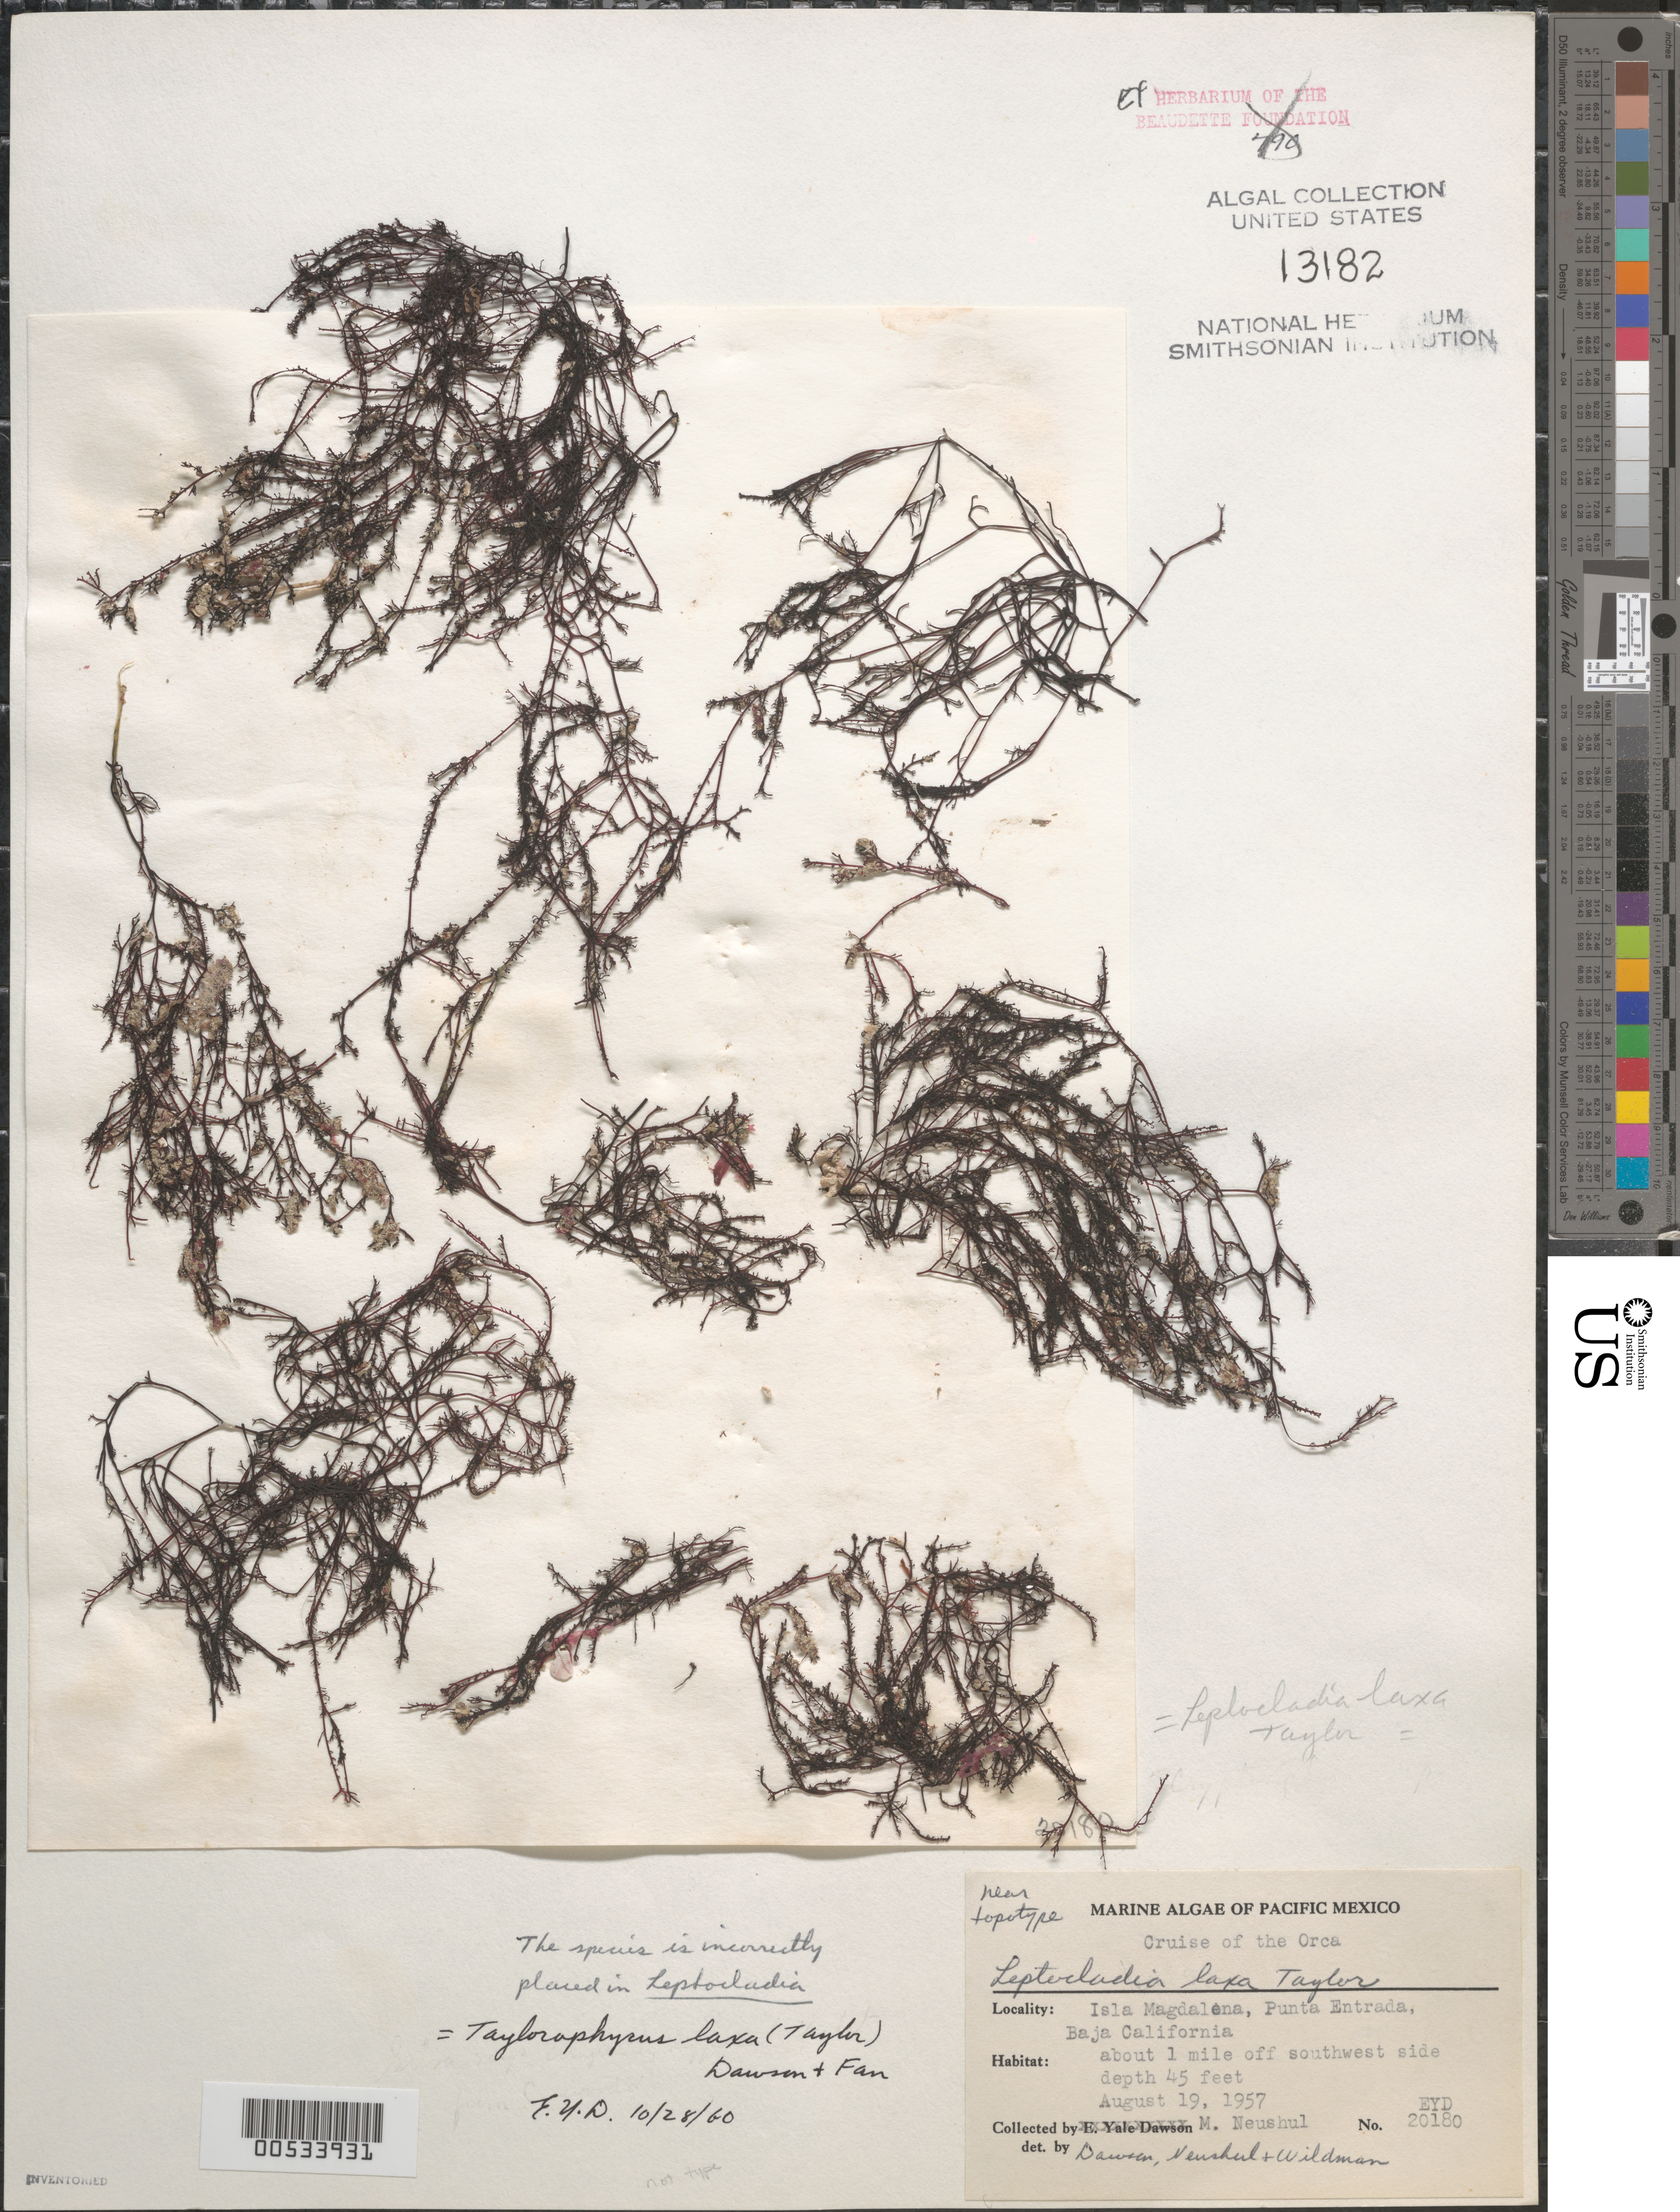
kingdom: Plantae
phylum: Rhodophyta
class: Florideophyceae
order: Gigartinales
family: Caulacanthaceae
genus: Taylorophycus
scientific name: Taylorophycus laxa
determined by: Dawson, E. Y.; Fan, K. C.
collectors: M. Neushul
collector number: EYD 20180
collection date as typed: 19 Aug 1957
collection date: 1957-08-19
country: Mexico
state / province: Baja California Sur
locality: Punta Entrada, ca. 1 mile off southwest Isla Magdalena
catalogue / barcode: US 13182